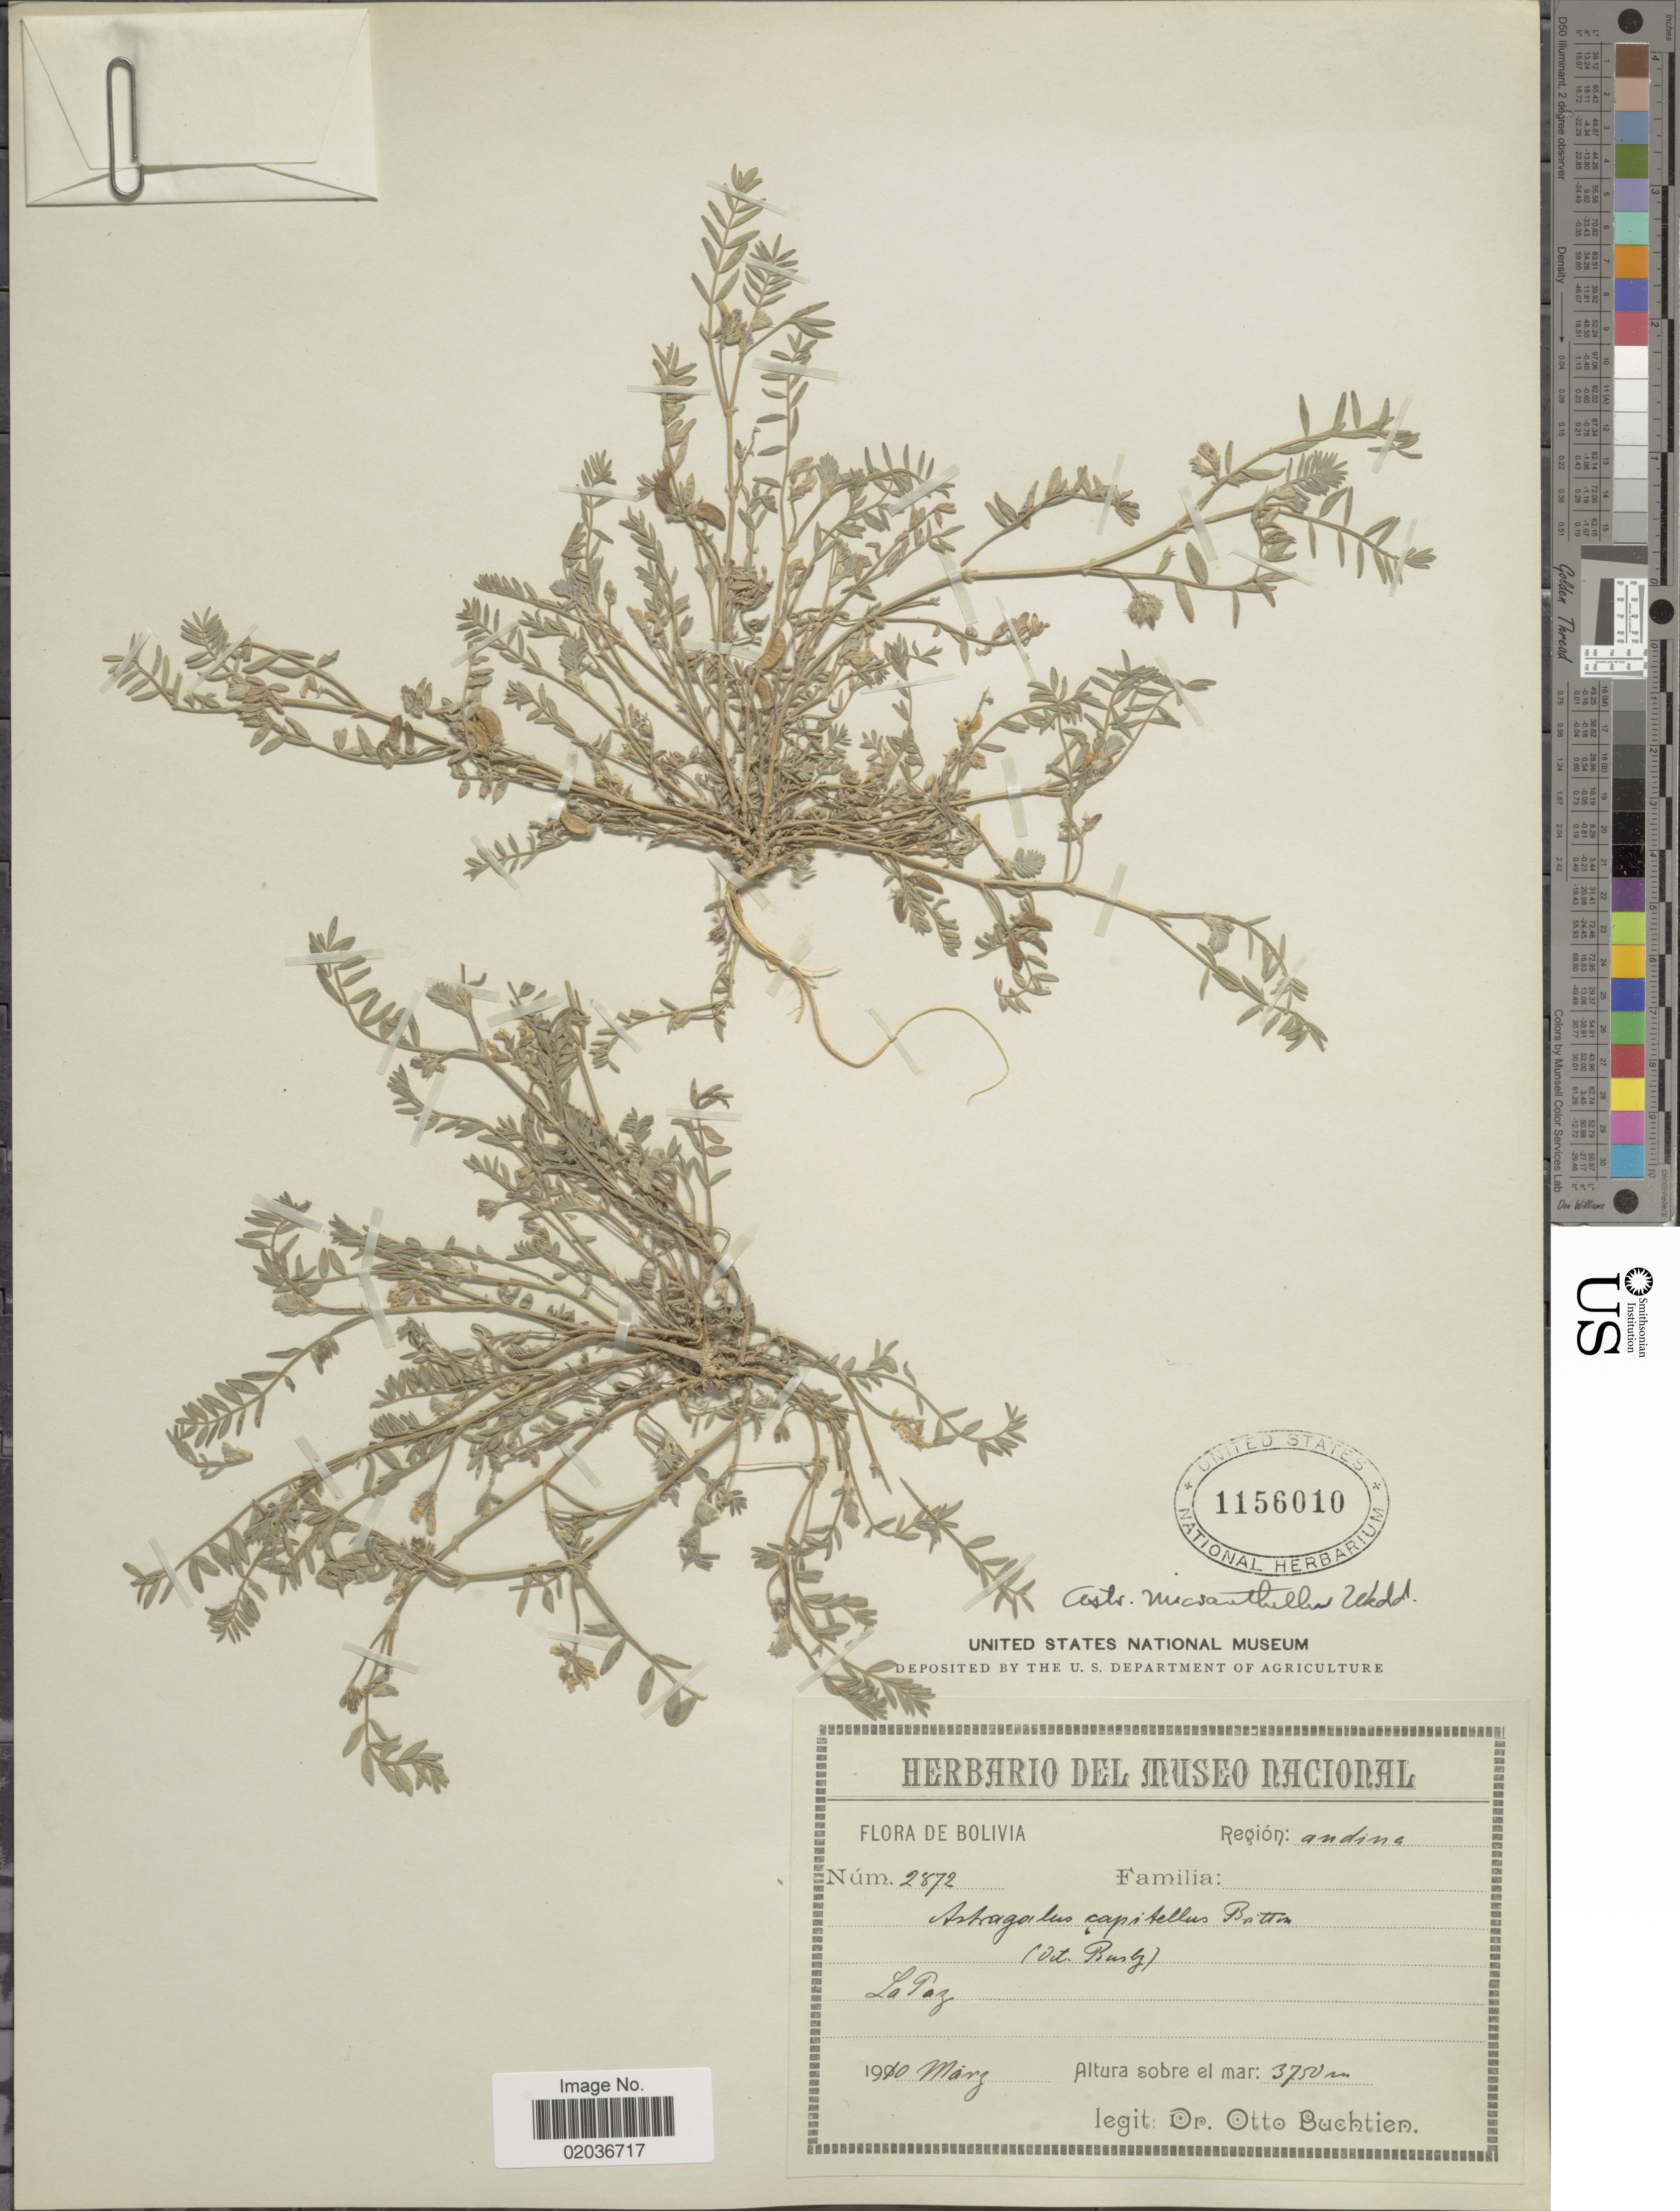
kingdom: Plantae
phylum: Tracheophyta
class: Magnoliopsida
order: Fabales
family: Fabaceae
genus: Astragalus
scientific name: Astragalus micranthellus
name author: Wedd.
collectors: O. Buchtien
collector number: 2872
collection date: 1910-03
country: Bolivia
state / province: La Paz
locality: Región: andine, La Paz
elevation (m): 3750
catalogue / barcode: US 1156010